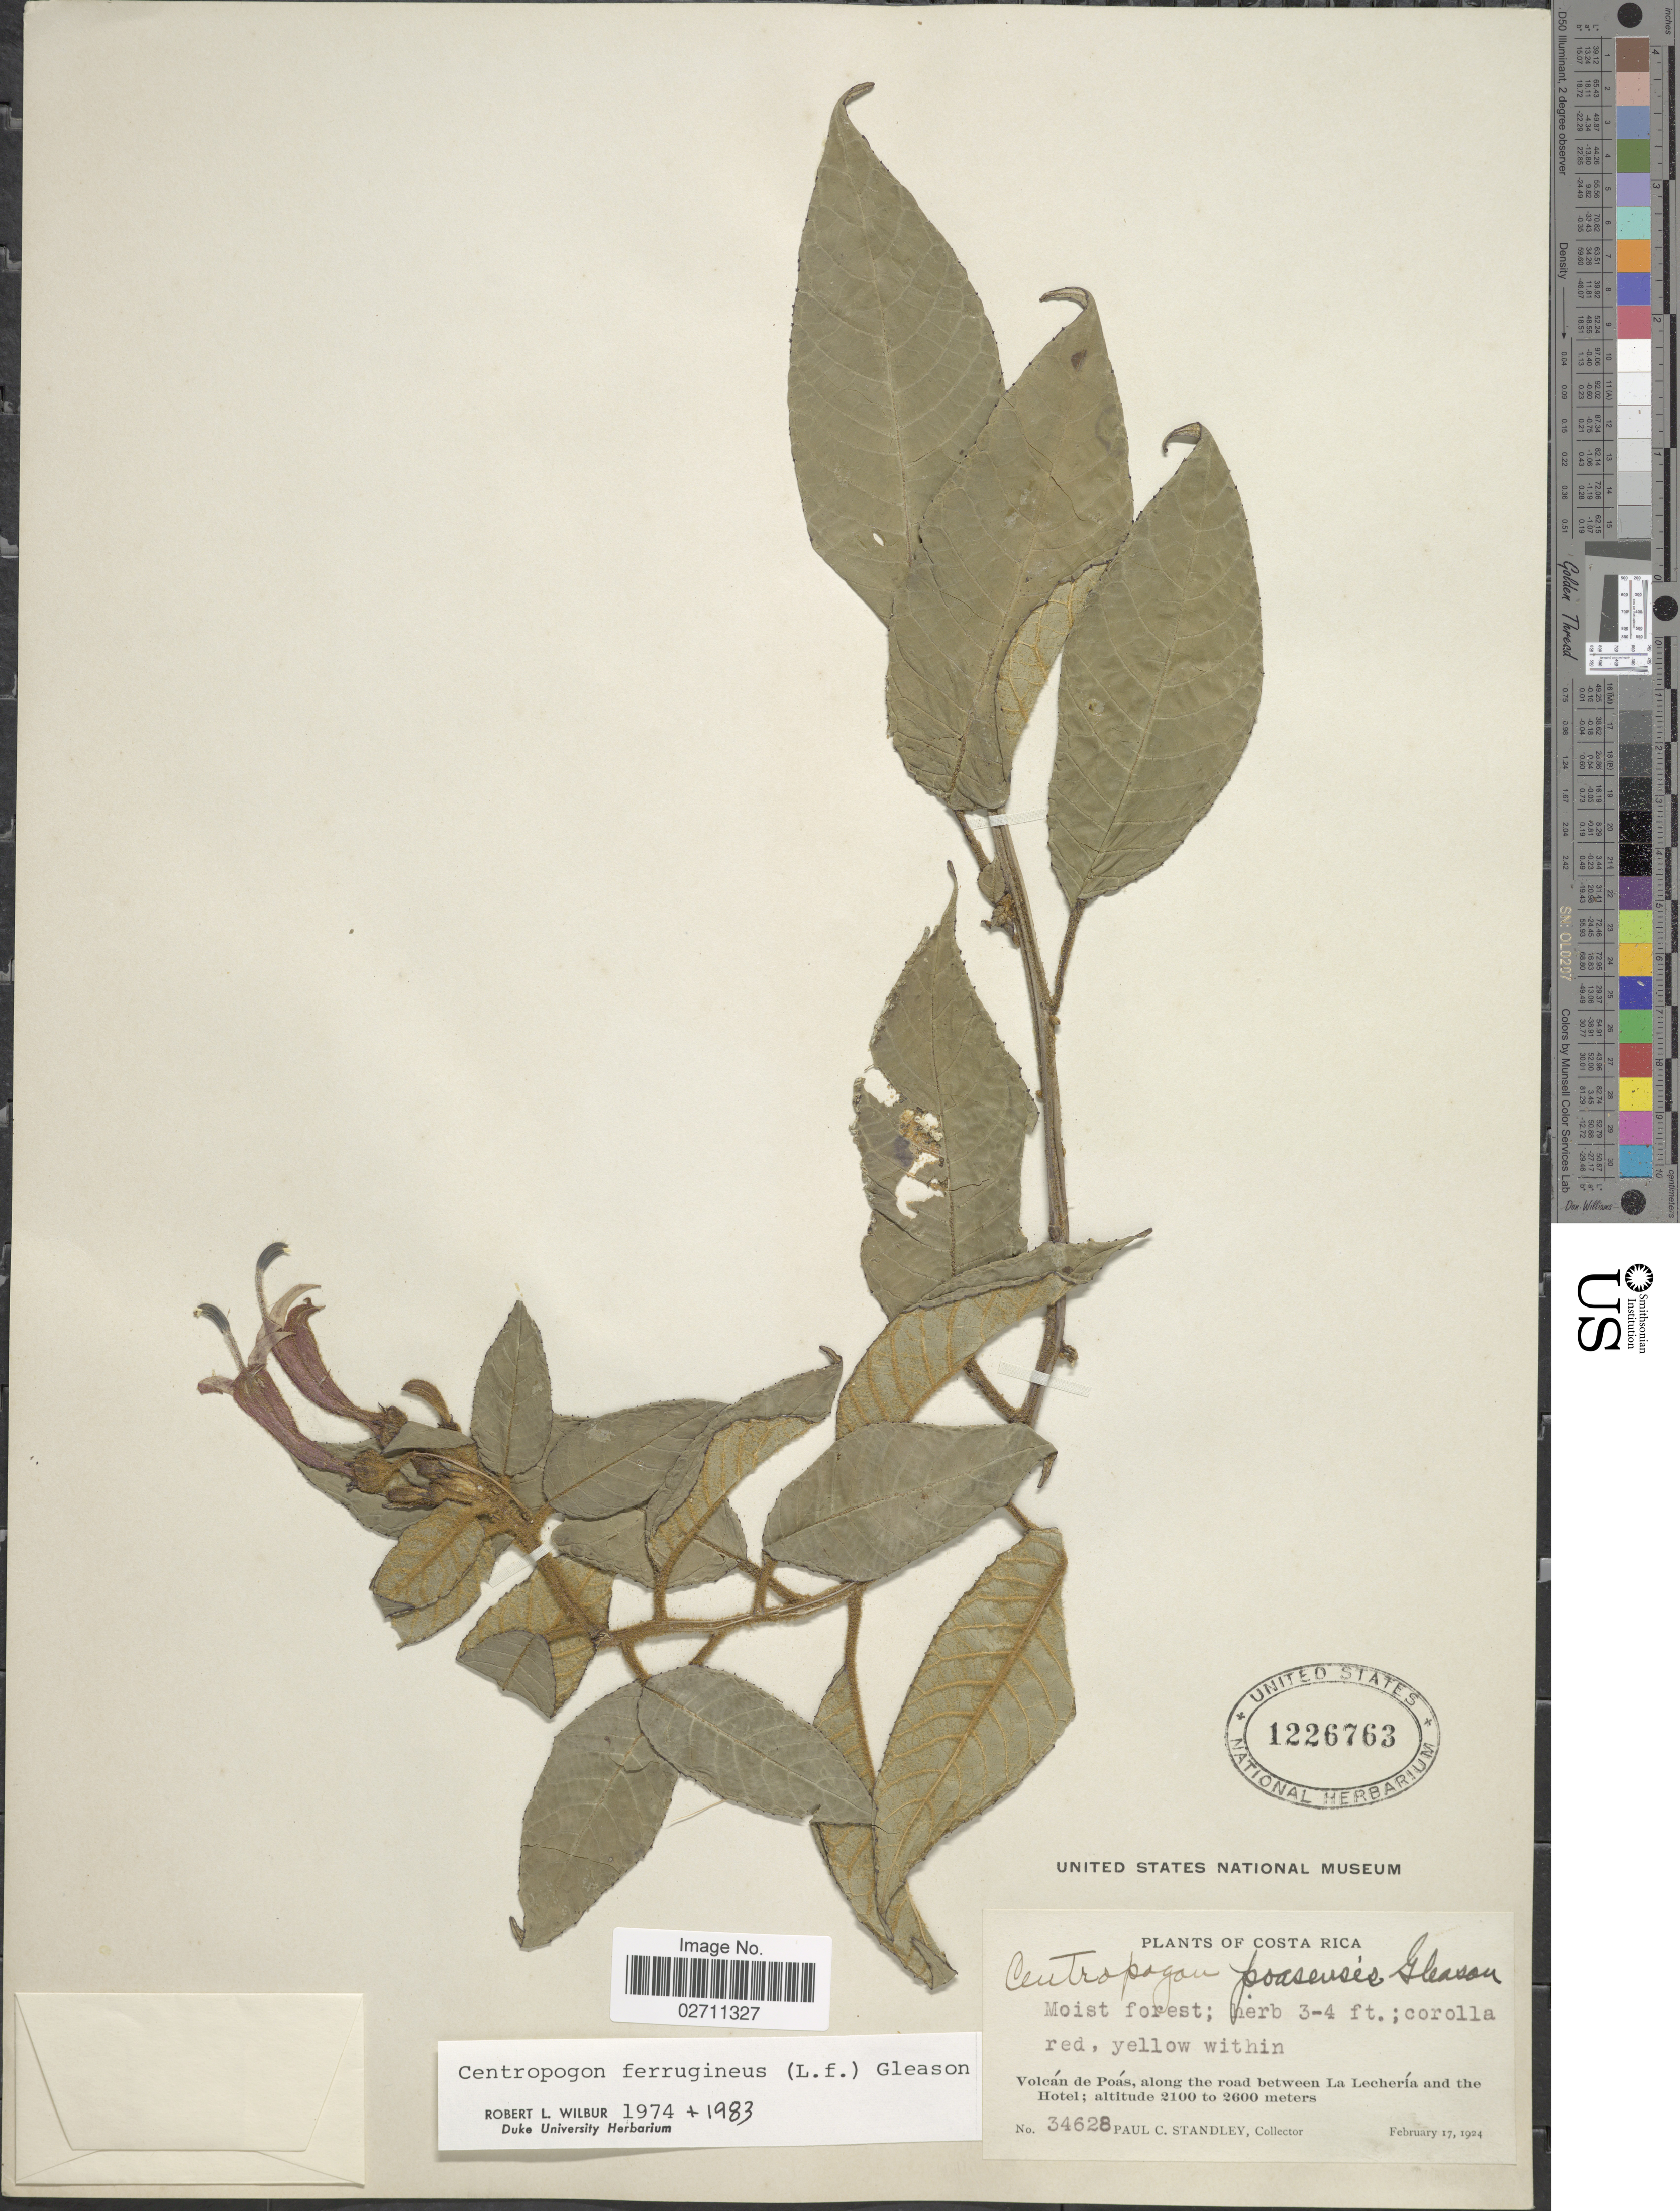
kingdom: Plantae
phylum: Tracheophyta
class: Magnoliopsida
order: Asterales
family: Campanulaceae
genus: Centropogon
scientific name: Centropogon ferrugineus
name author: (L. f.) Gleason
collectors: P. C. Standley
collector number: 34628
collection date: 1924-02-17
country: Costa Rica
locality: Volcan de Poas, along the road between La Lecheria and the Hotel.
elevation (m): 2100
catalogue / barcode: US 1226763